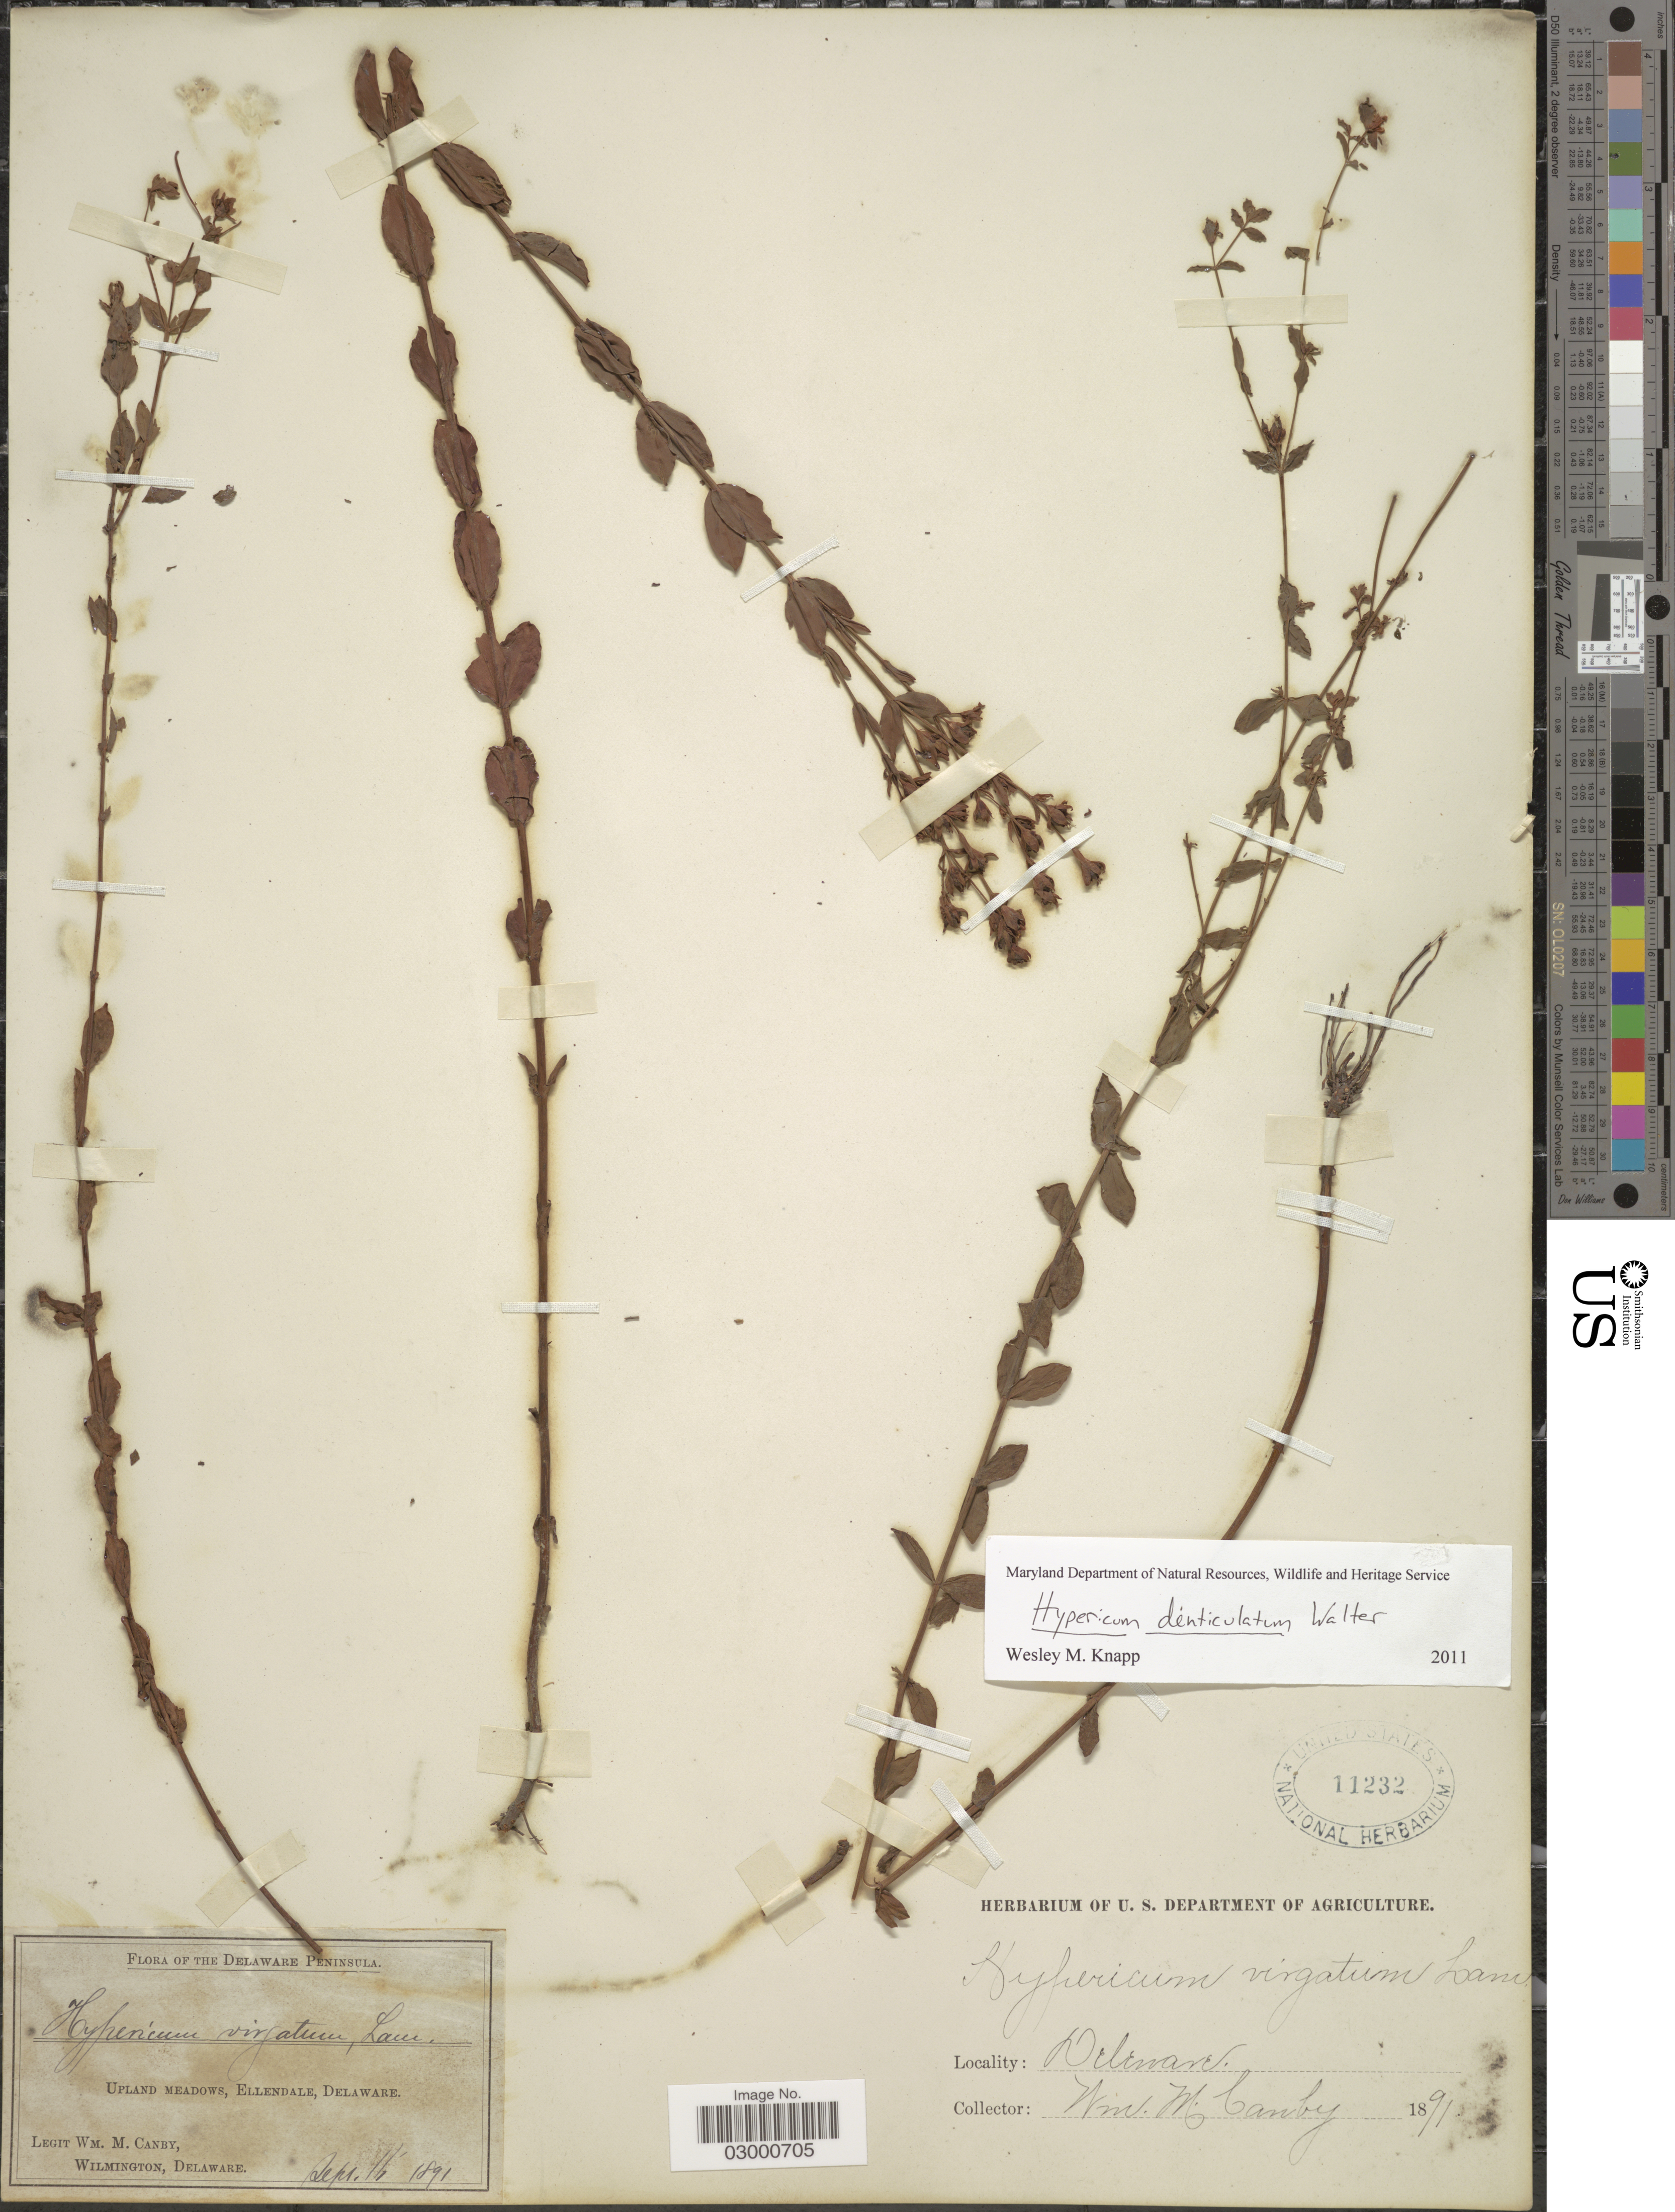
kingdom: Plantae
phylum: Tracheophyta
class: Magnoliopsida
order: Malpighiales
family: Hypericaceae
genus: Hypericum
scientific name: Hypericum denticulatum var. denticulatum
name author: Walter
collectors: W. M. Canby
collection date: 1891-09-16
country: United States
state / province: Delaware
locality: Upland meadows, Ellendale.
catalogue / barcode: US 11232